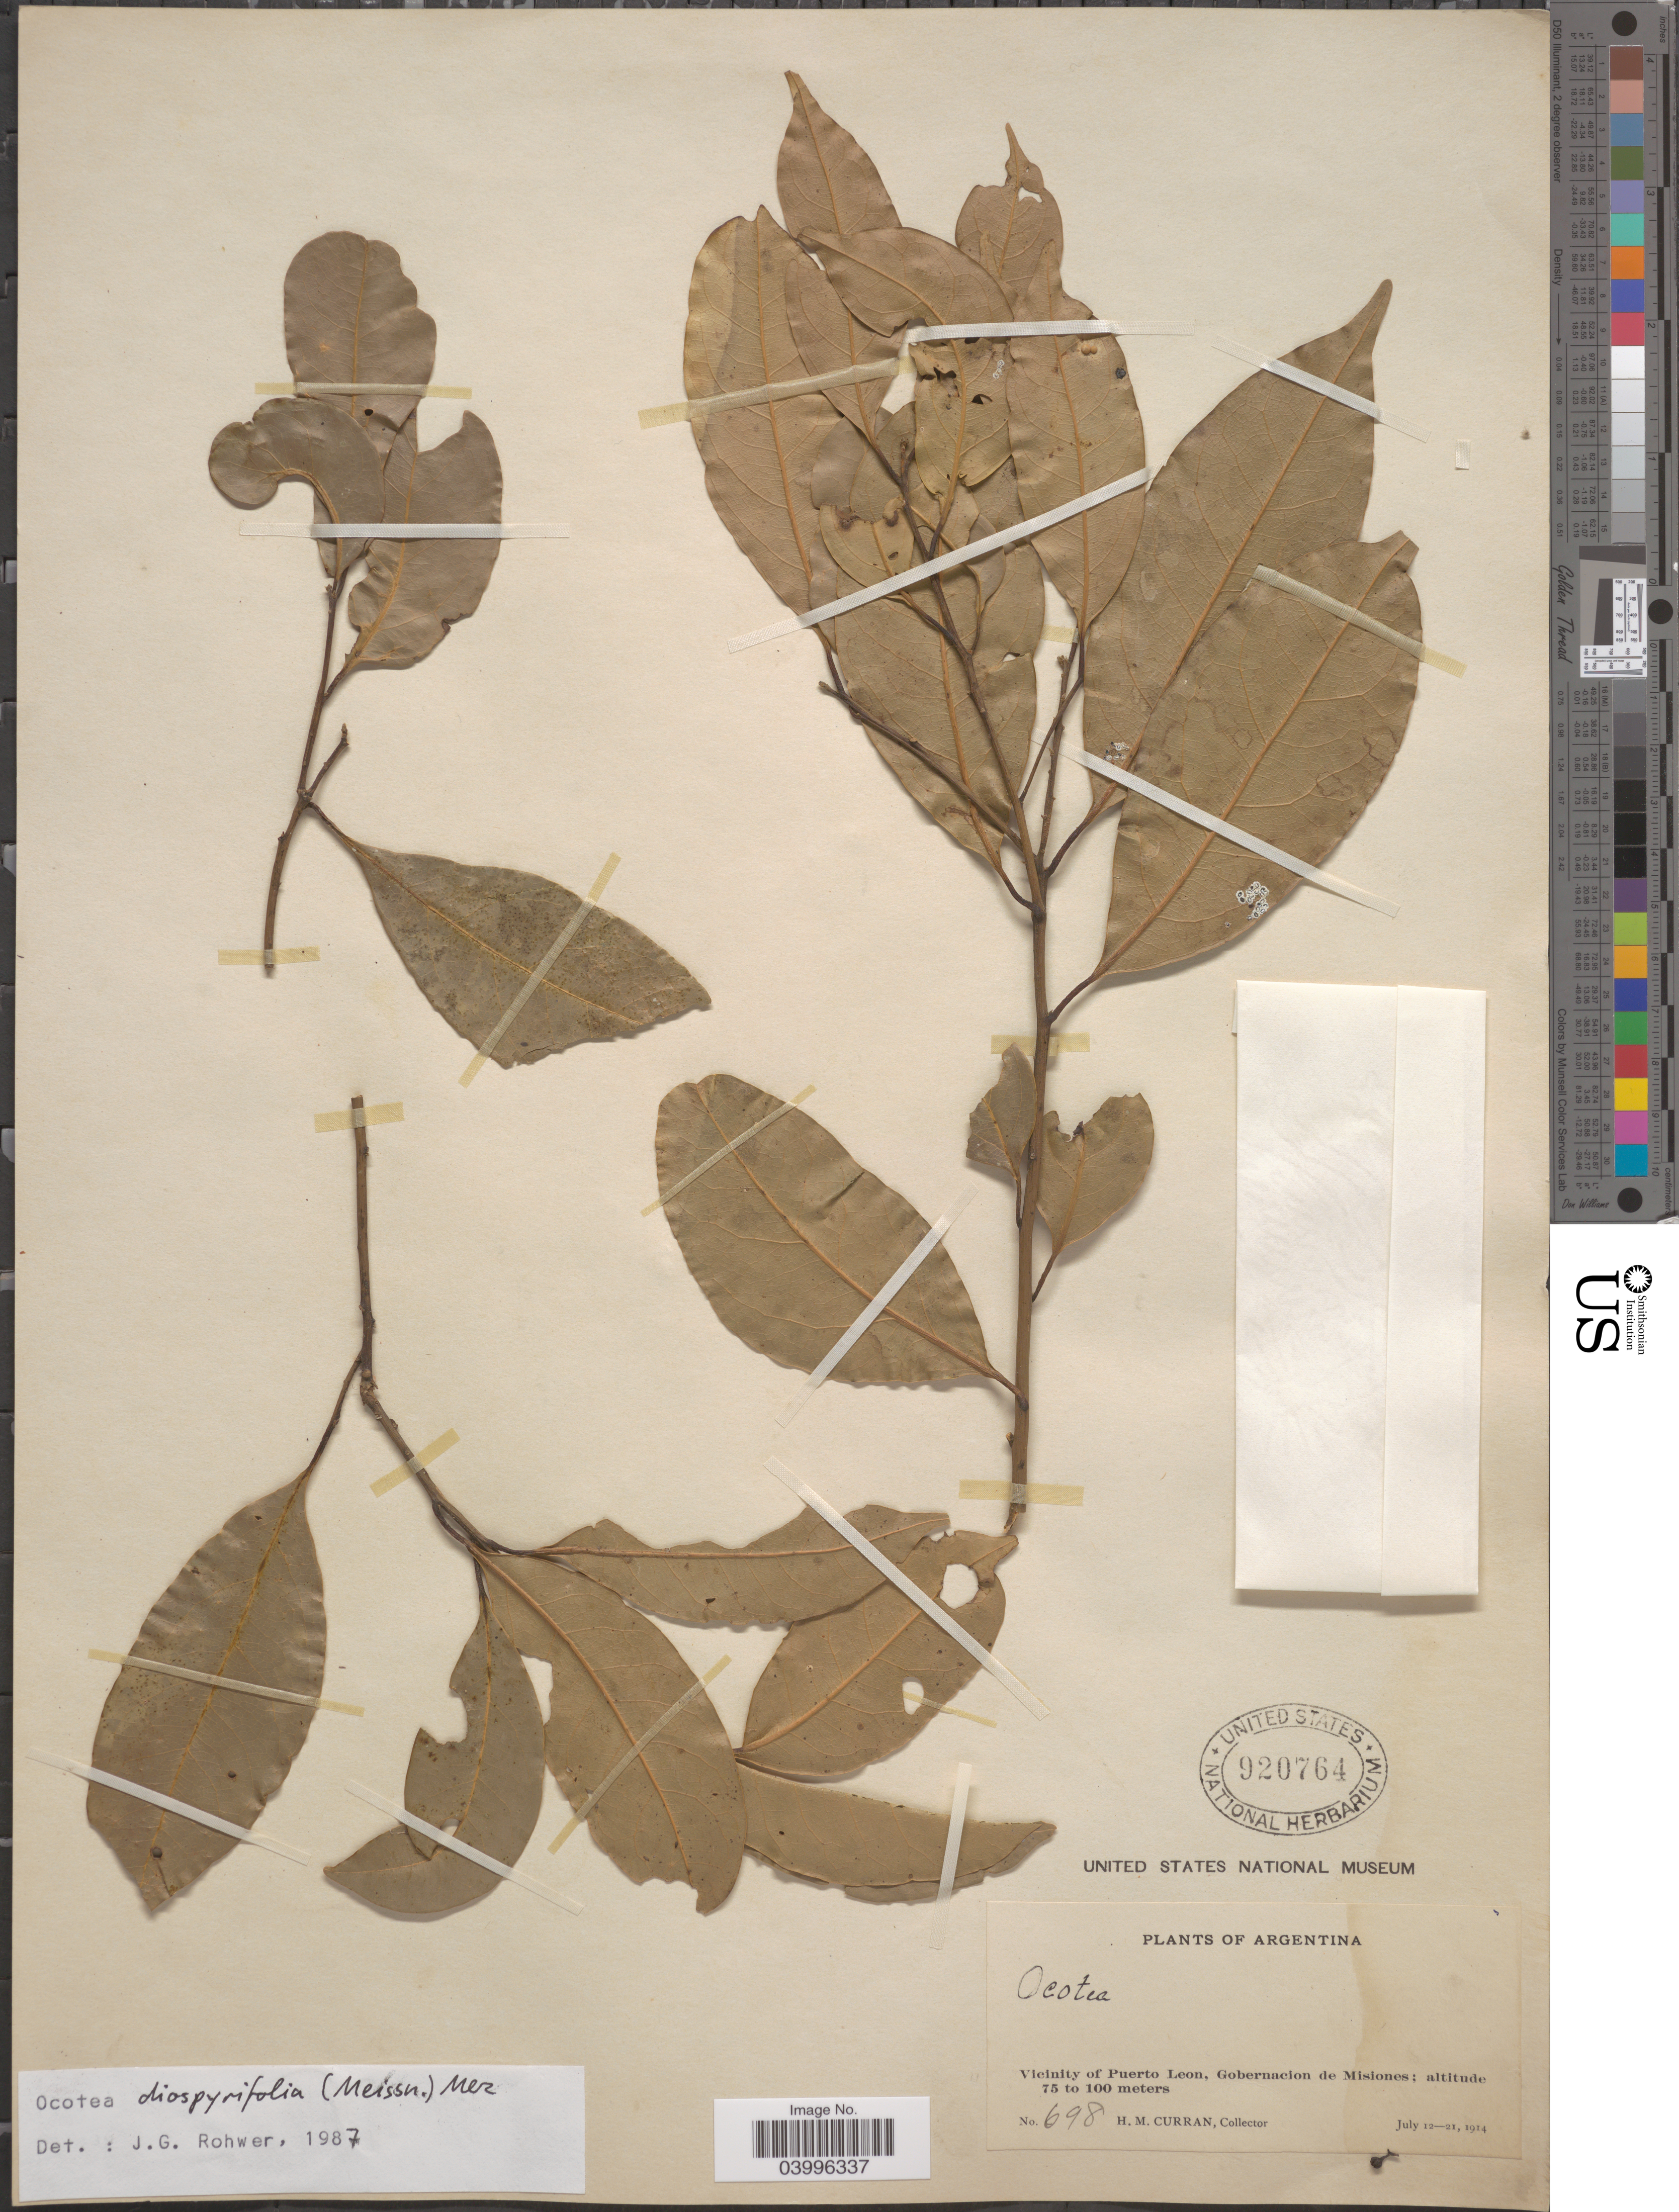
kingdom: Plantae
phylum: Tracheophyta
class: Magnoliopsida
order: Laurales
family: Lauraceae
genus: Ocotea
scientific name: Ocotea diospyrifolia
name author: (Meisn.) Mez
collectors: H. M. Curran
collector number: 698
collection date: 1914-07-12/1914-07-21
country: Argentina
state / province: Misiones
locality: Vicinity of Puerto Leon, Gobernacion de Misiones.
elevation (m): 75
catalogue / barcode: US 920764